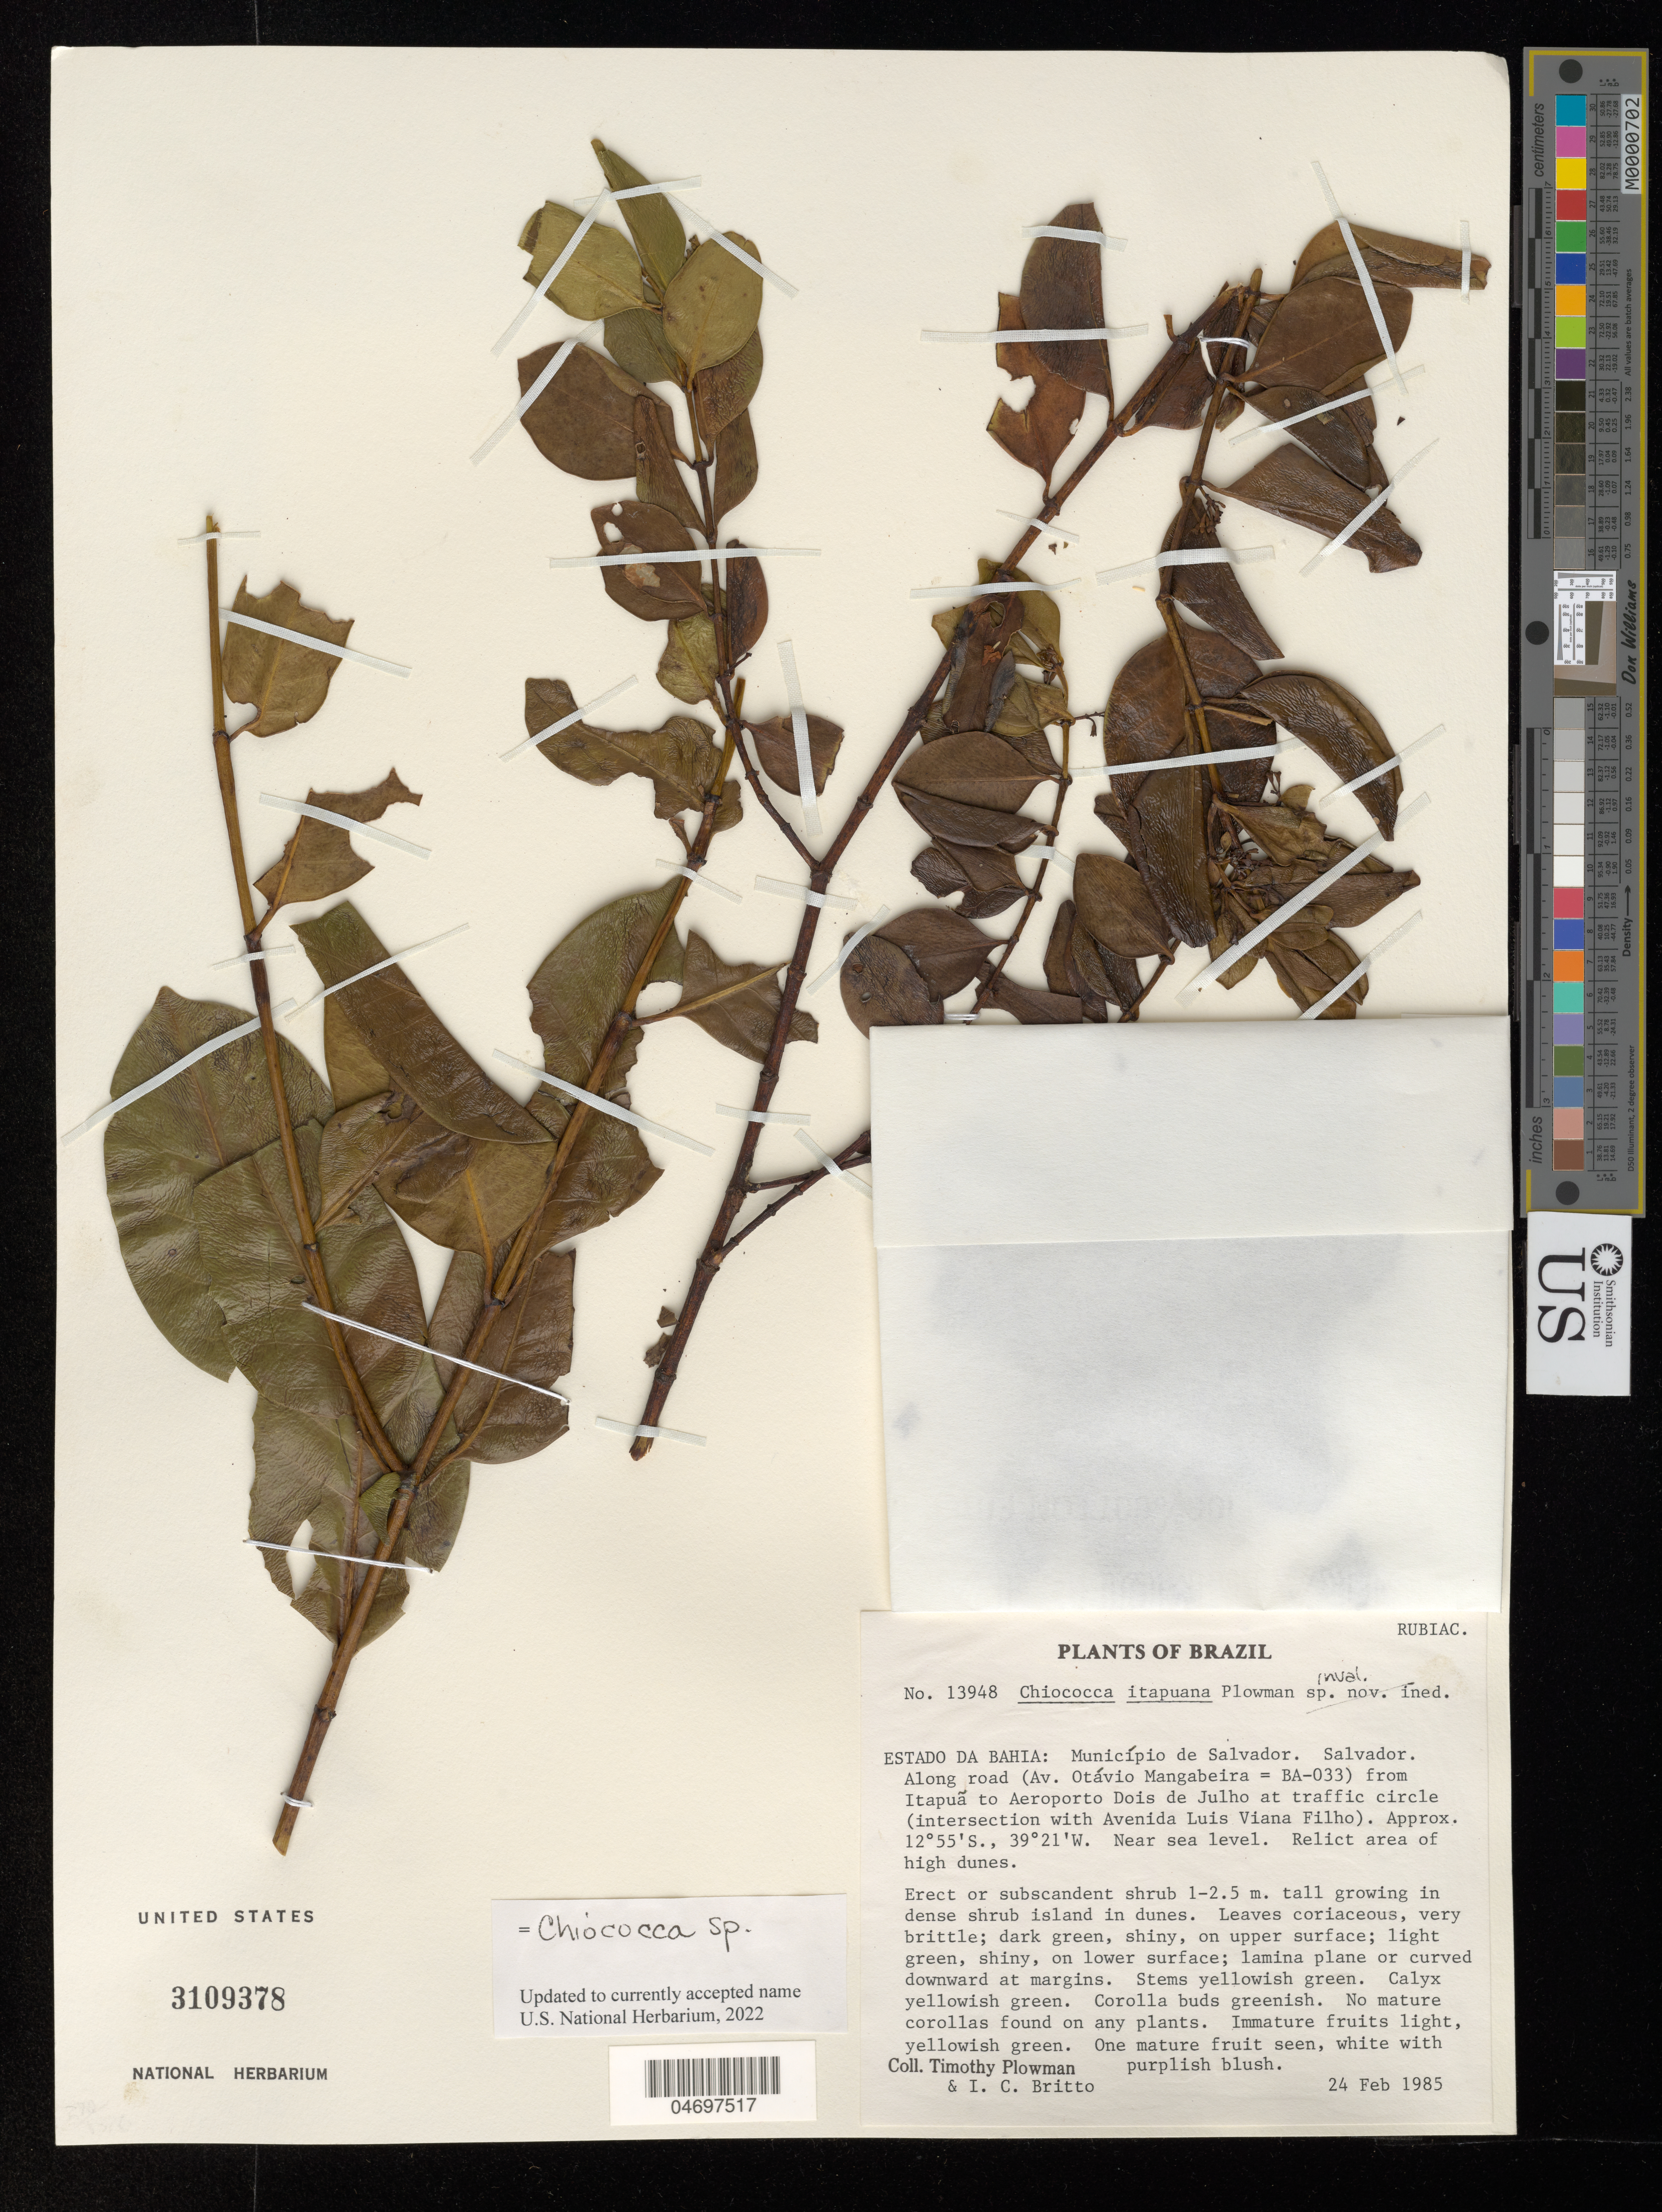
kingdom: Plantae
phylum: Tracheophyta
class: Magnoliopsida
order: Gentianales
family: Rubiaceae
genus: Chiococca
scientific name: Chiococca sp.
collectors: T. Plowman & I. Britto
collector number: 13948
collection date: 1985-02-24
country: Brazil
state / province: Bahia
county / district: Salvador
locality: Salvador. Along road (Av. Otávio Mangabeira = BA-033) from Itapuá to Aeroporto Dois de Julho at traffic circle (intersection with Avenida Luis Viana Filho).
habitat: In dense shrub island in dunes.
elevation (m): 0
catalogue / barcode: US 3109378